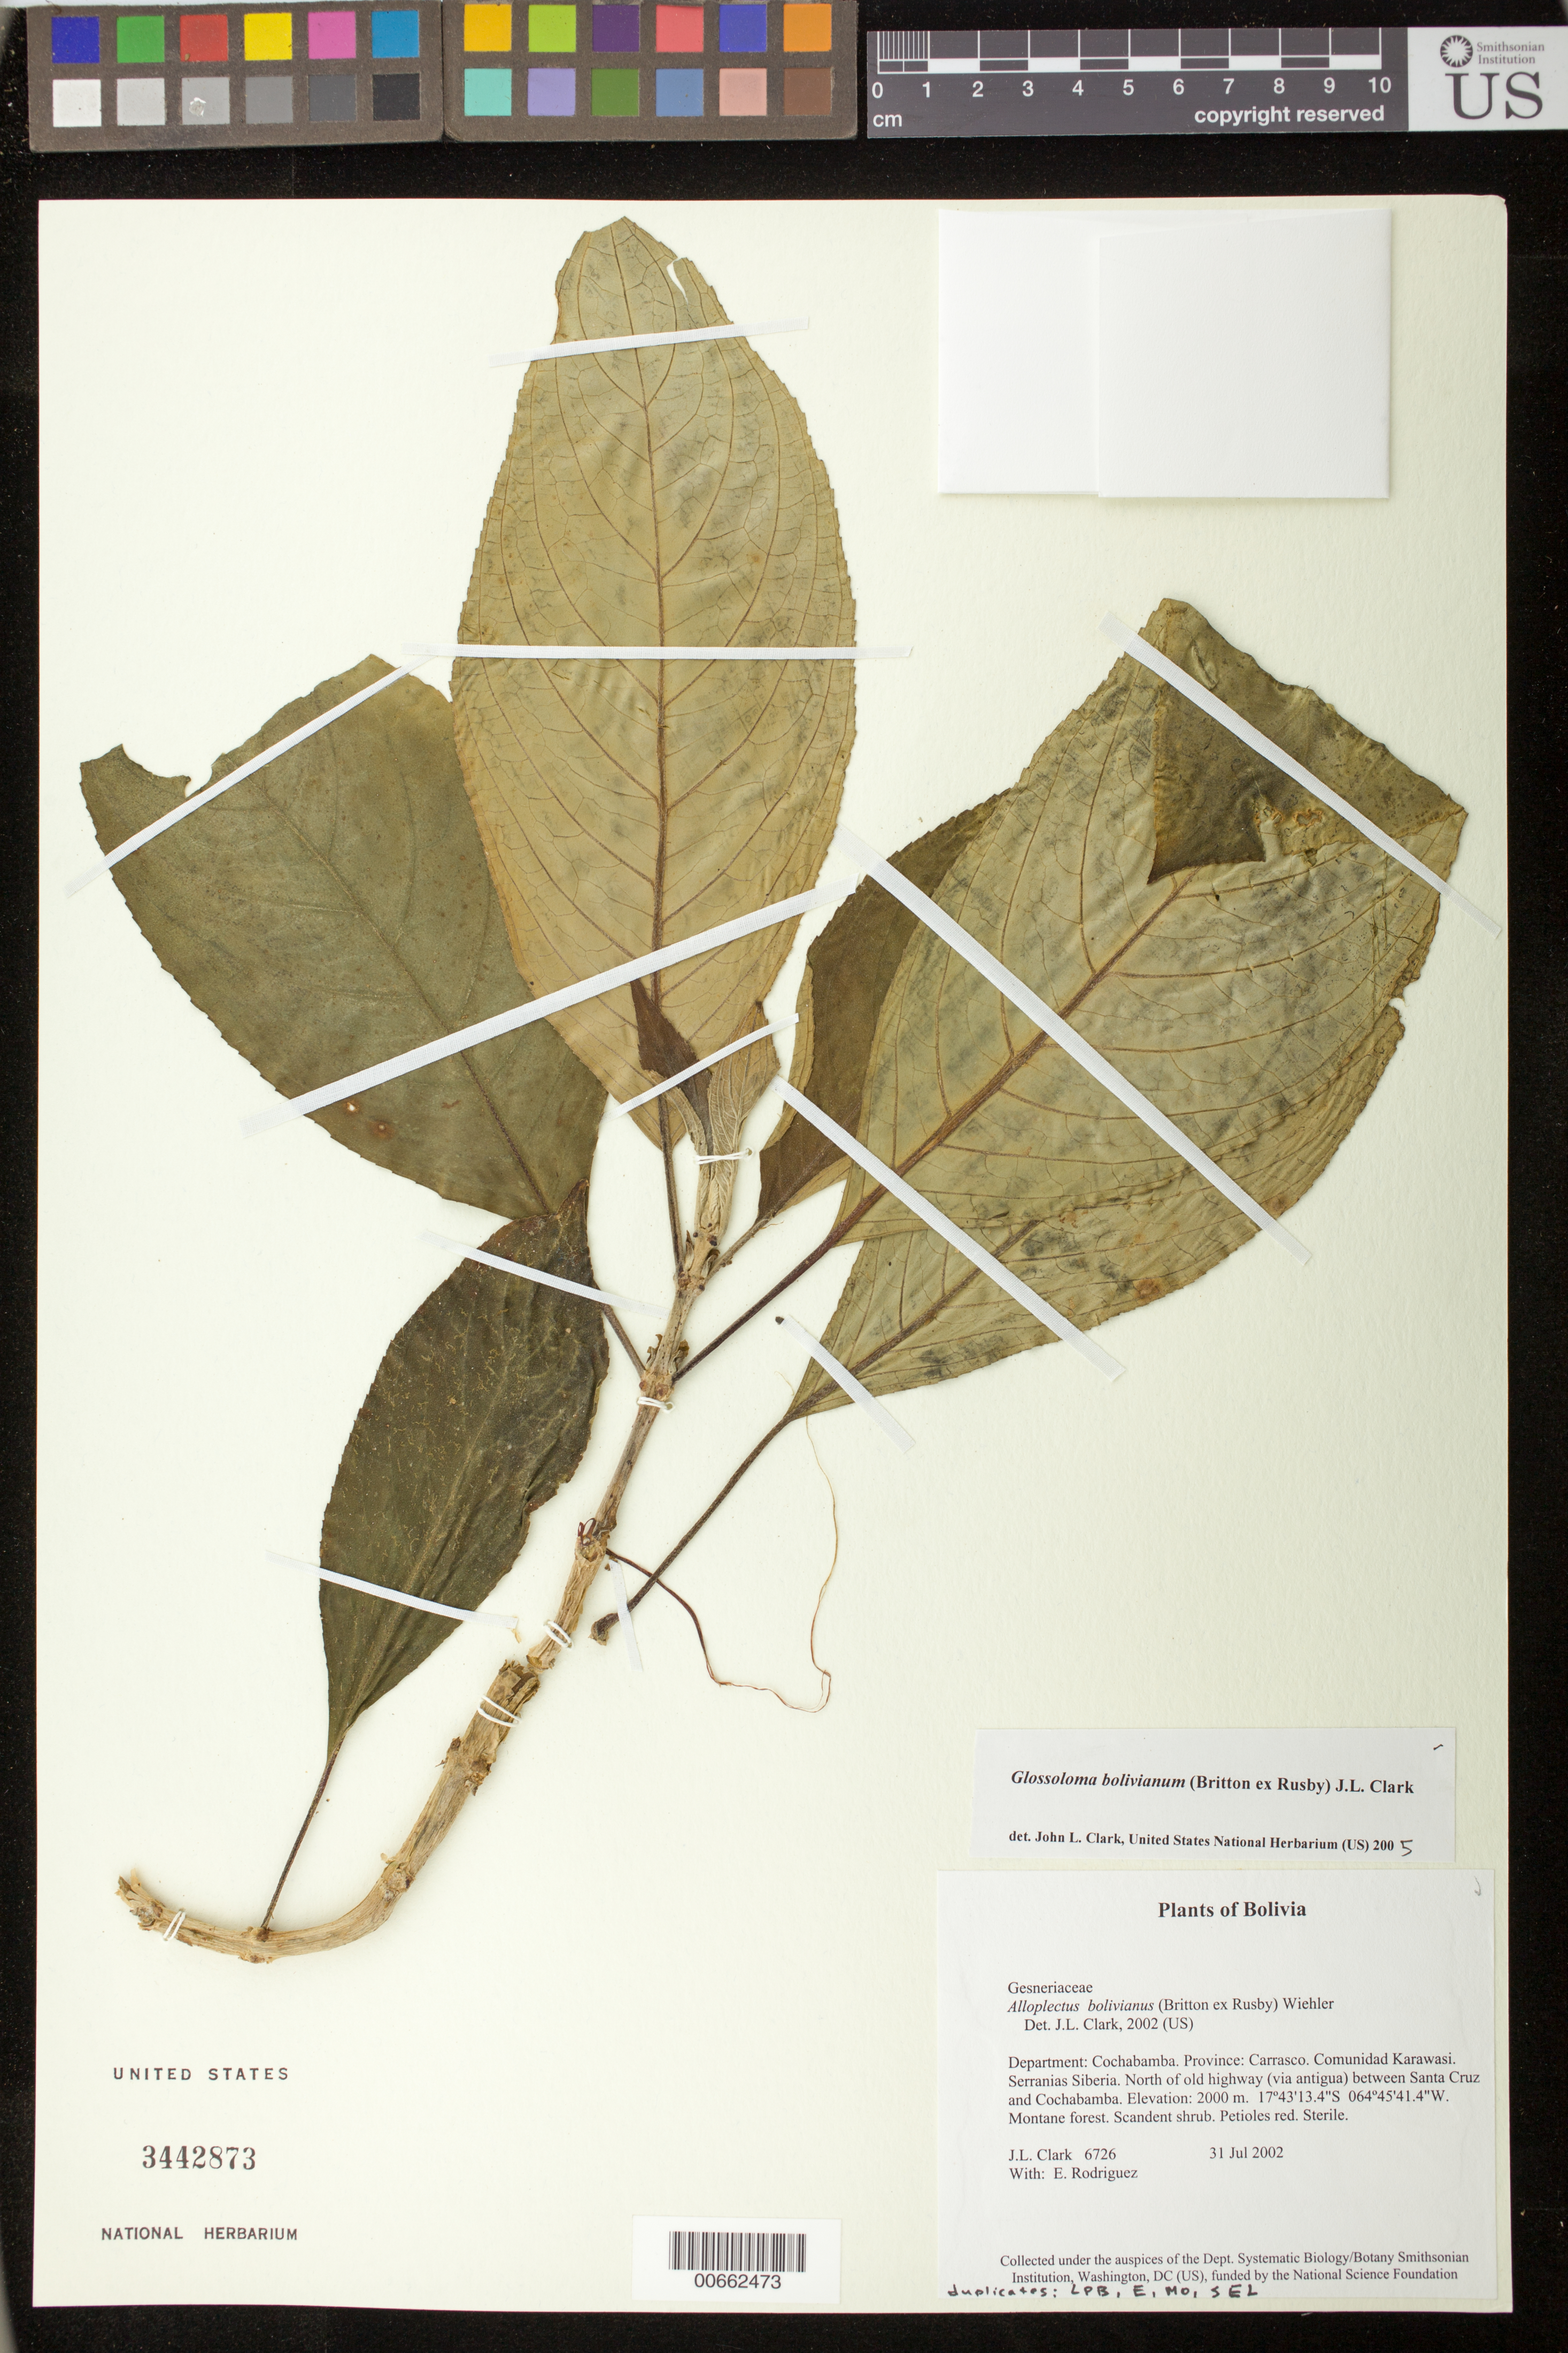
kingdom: Plantae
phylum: Tracheophyta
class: Magnoliopsida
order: Lamiales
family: Gesneriaceae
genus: Glossoloma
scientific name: Glossoloma bolivianum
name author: (Britton ex Rusby) J.L. Clark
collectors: J. L. Clark & E. Rodriguez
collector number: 6726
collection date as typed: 31 Jul 2002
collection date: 2002-07-31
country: Bolivia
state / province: Cochabamba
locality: Carrasco, Comunidad Karawasi. Serranias Siberia. North of old highway (via antigua) between Santa Cruz and Cochabamba.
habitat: Montane forest.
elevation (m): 2000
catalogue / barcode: US 3442873